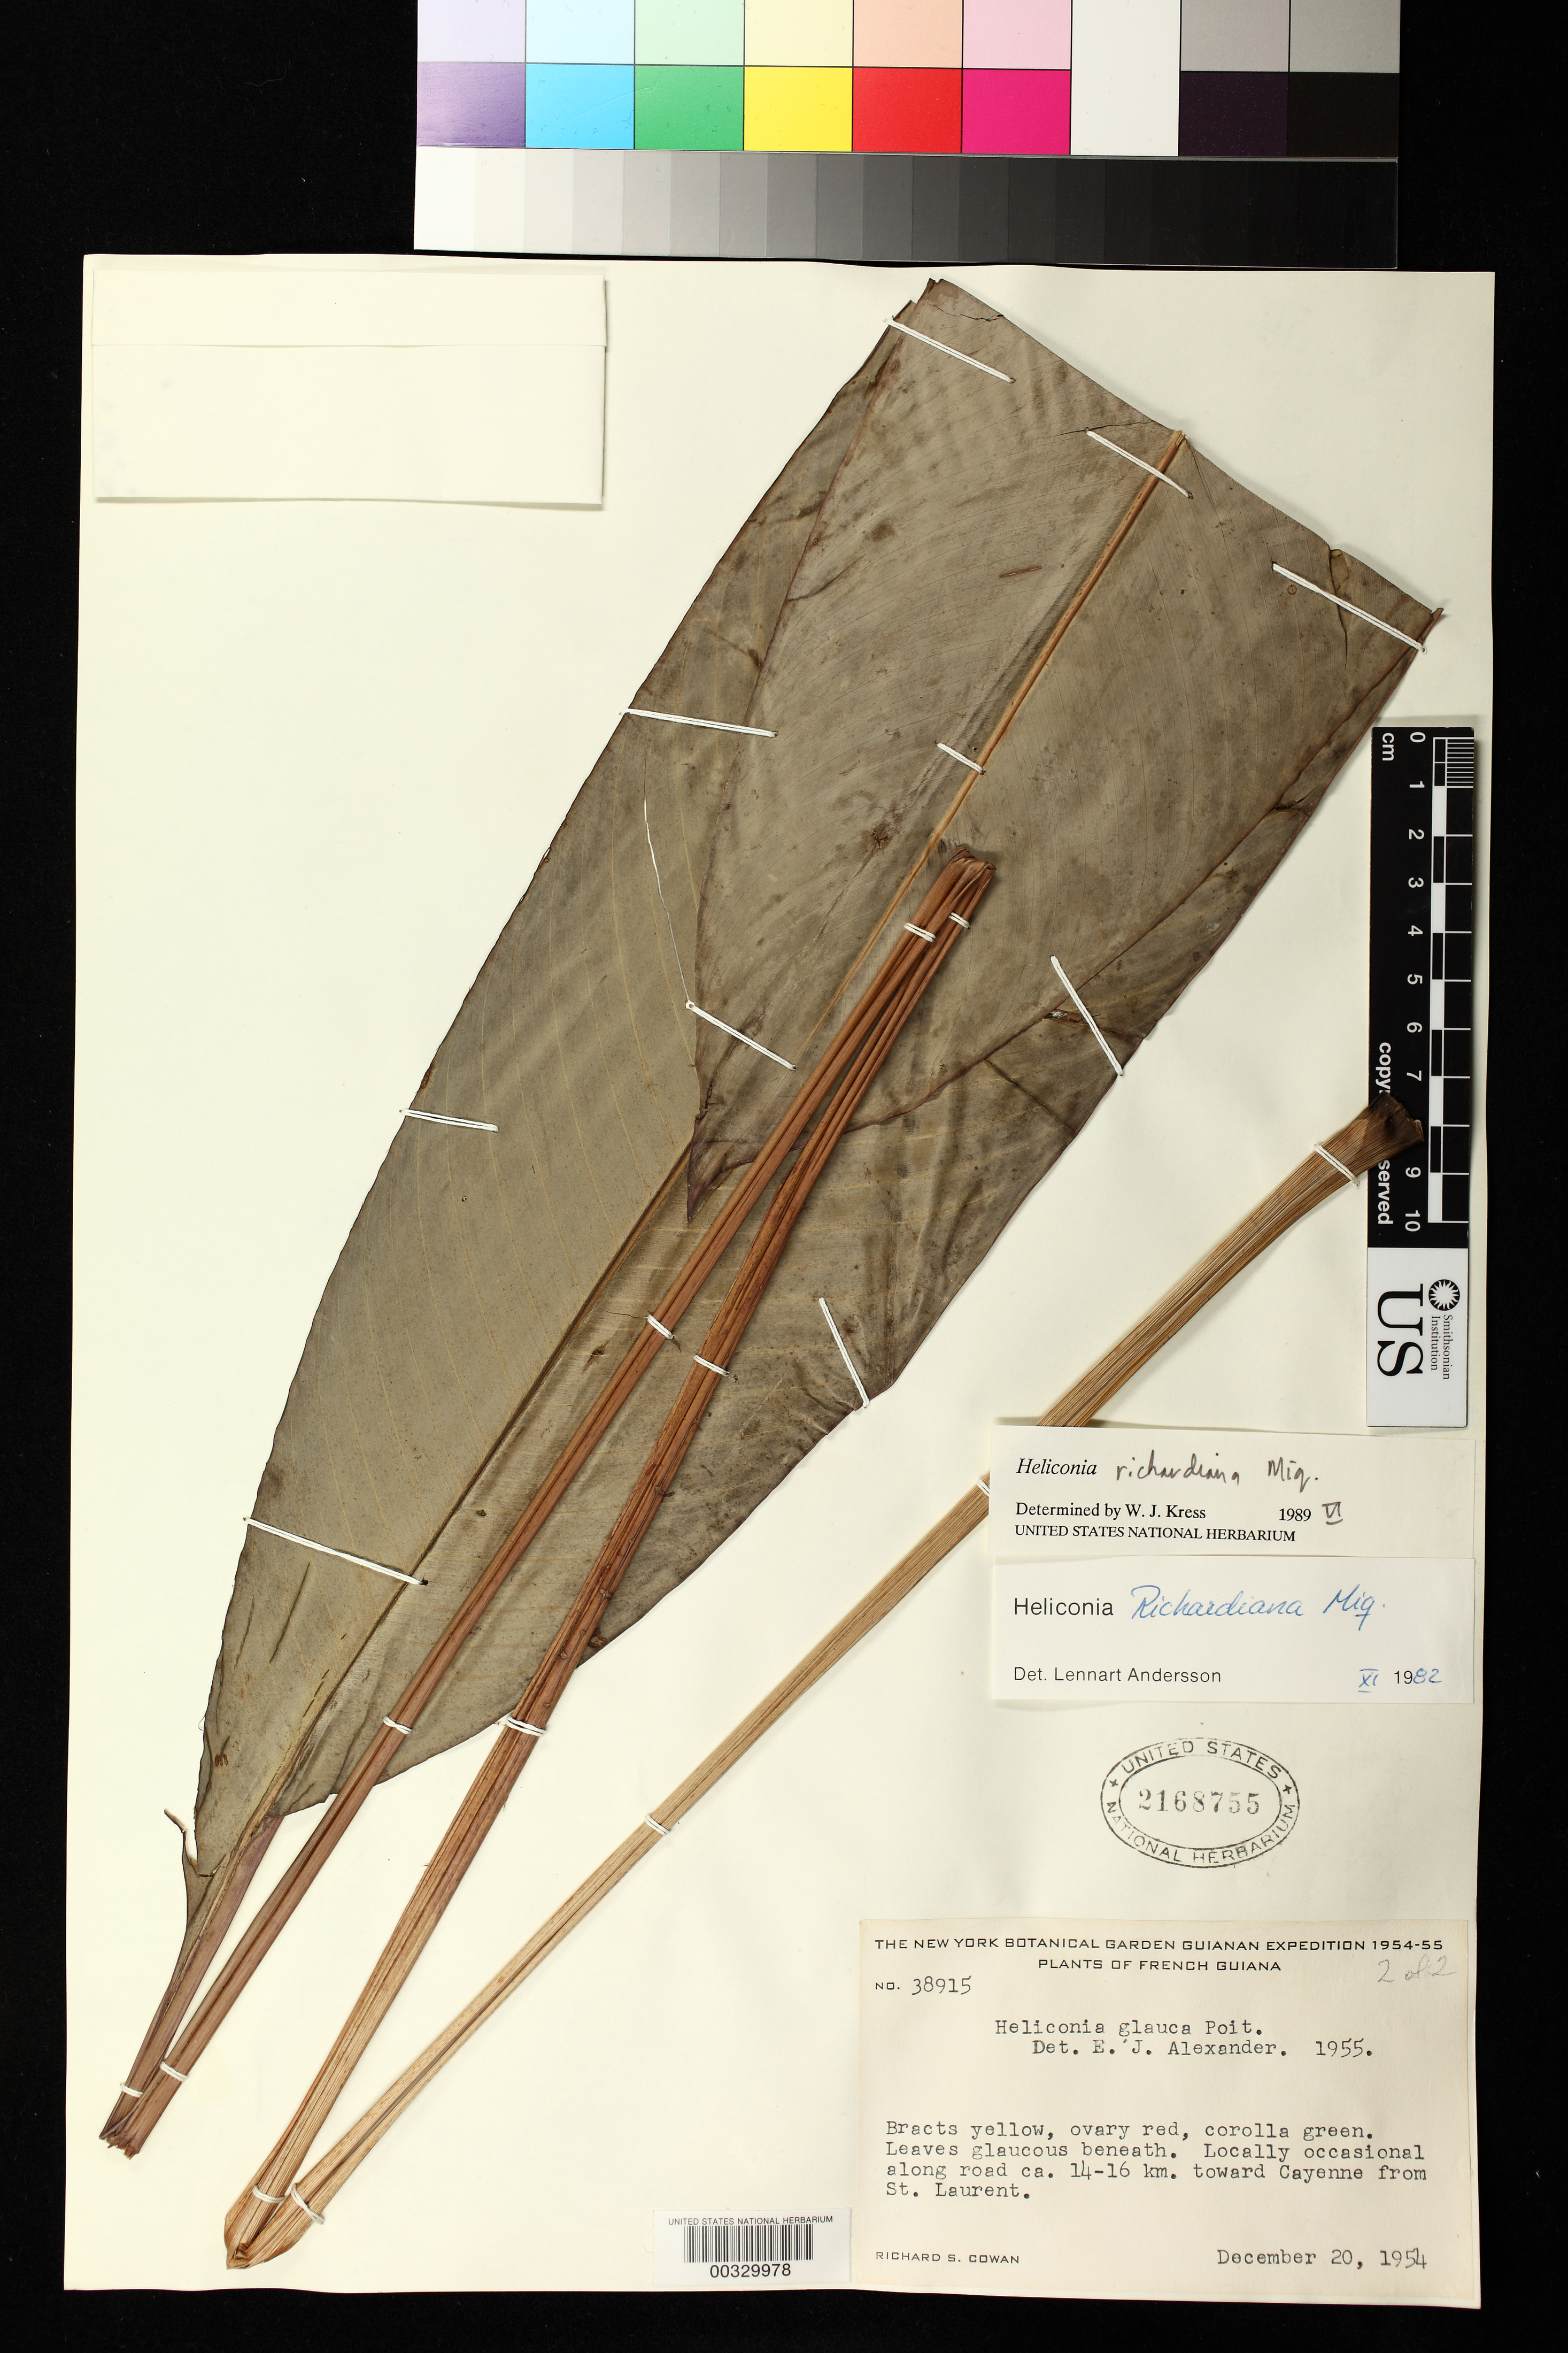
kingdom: Plantae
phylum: Tracheophyta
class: Liliopsida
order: Zingiberales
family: Heliconiaceae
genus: Heliconia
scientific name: Heliconia richardiana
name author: Miq.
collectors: R. S. Cowan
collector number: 38915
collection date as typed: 20 Dec 1954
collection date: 1954-12-20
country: French Guiana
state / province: Cayenne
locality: Along road ca 14-16 km toward cayenne from st laurent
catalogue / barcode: US 2168755